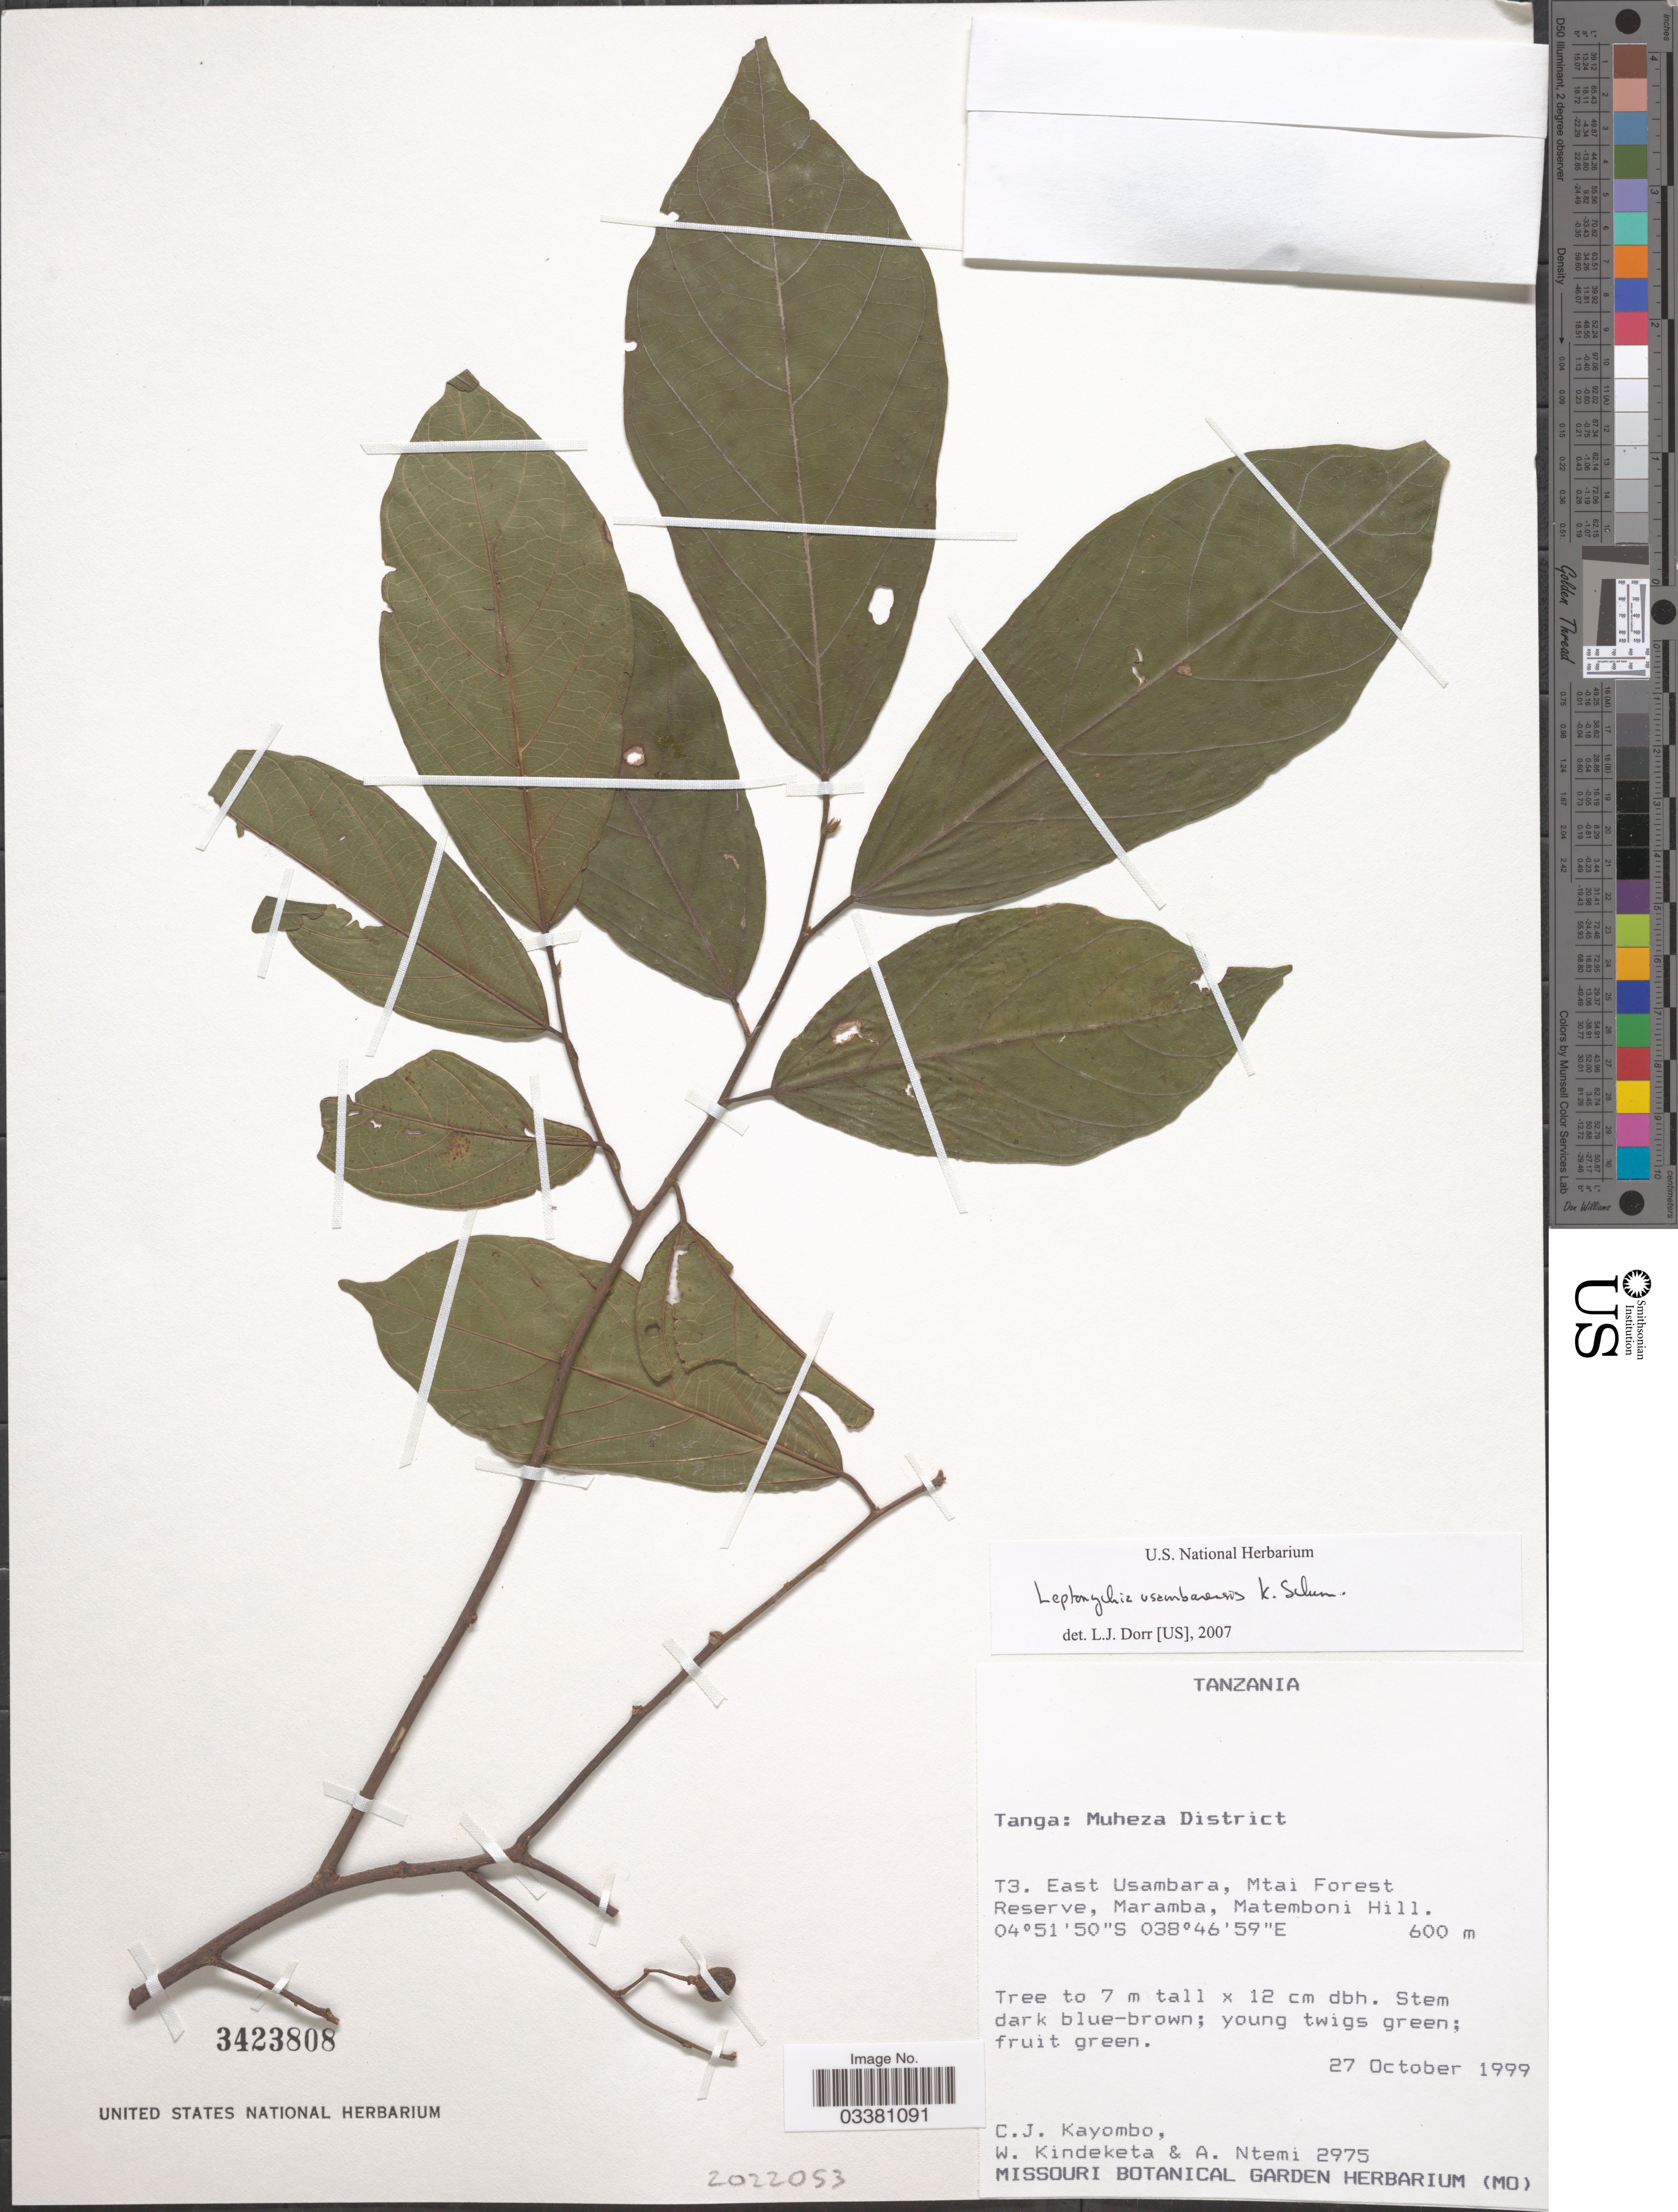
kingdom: Plantae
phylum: Tracheophyta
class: Magnoliopsida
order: Malvales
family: Malvaceae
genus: Leptonychia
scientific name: Leptonychia usambarensis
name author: K. Schum.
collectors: C. Kayombo, W. Kindeketa & A. Ntemi Sallu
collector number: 2975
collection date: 1999-10-27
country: Tanzania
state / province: Tanga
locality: Muheza District. T3. East Usambara, Mtai Forest Reserve, Maramba, Matemboni Hill.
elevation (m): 600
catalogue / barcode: US 3423808